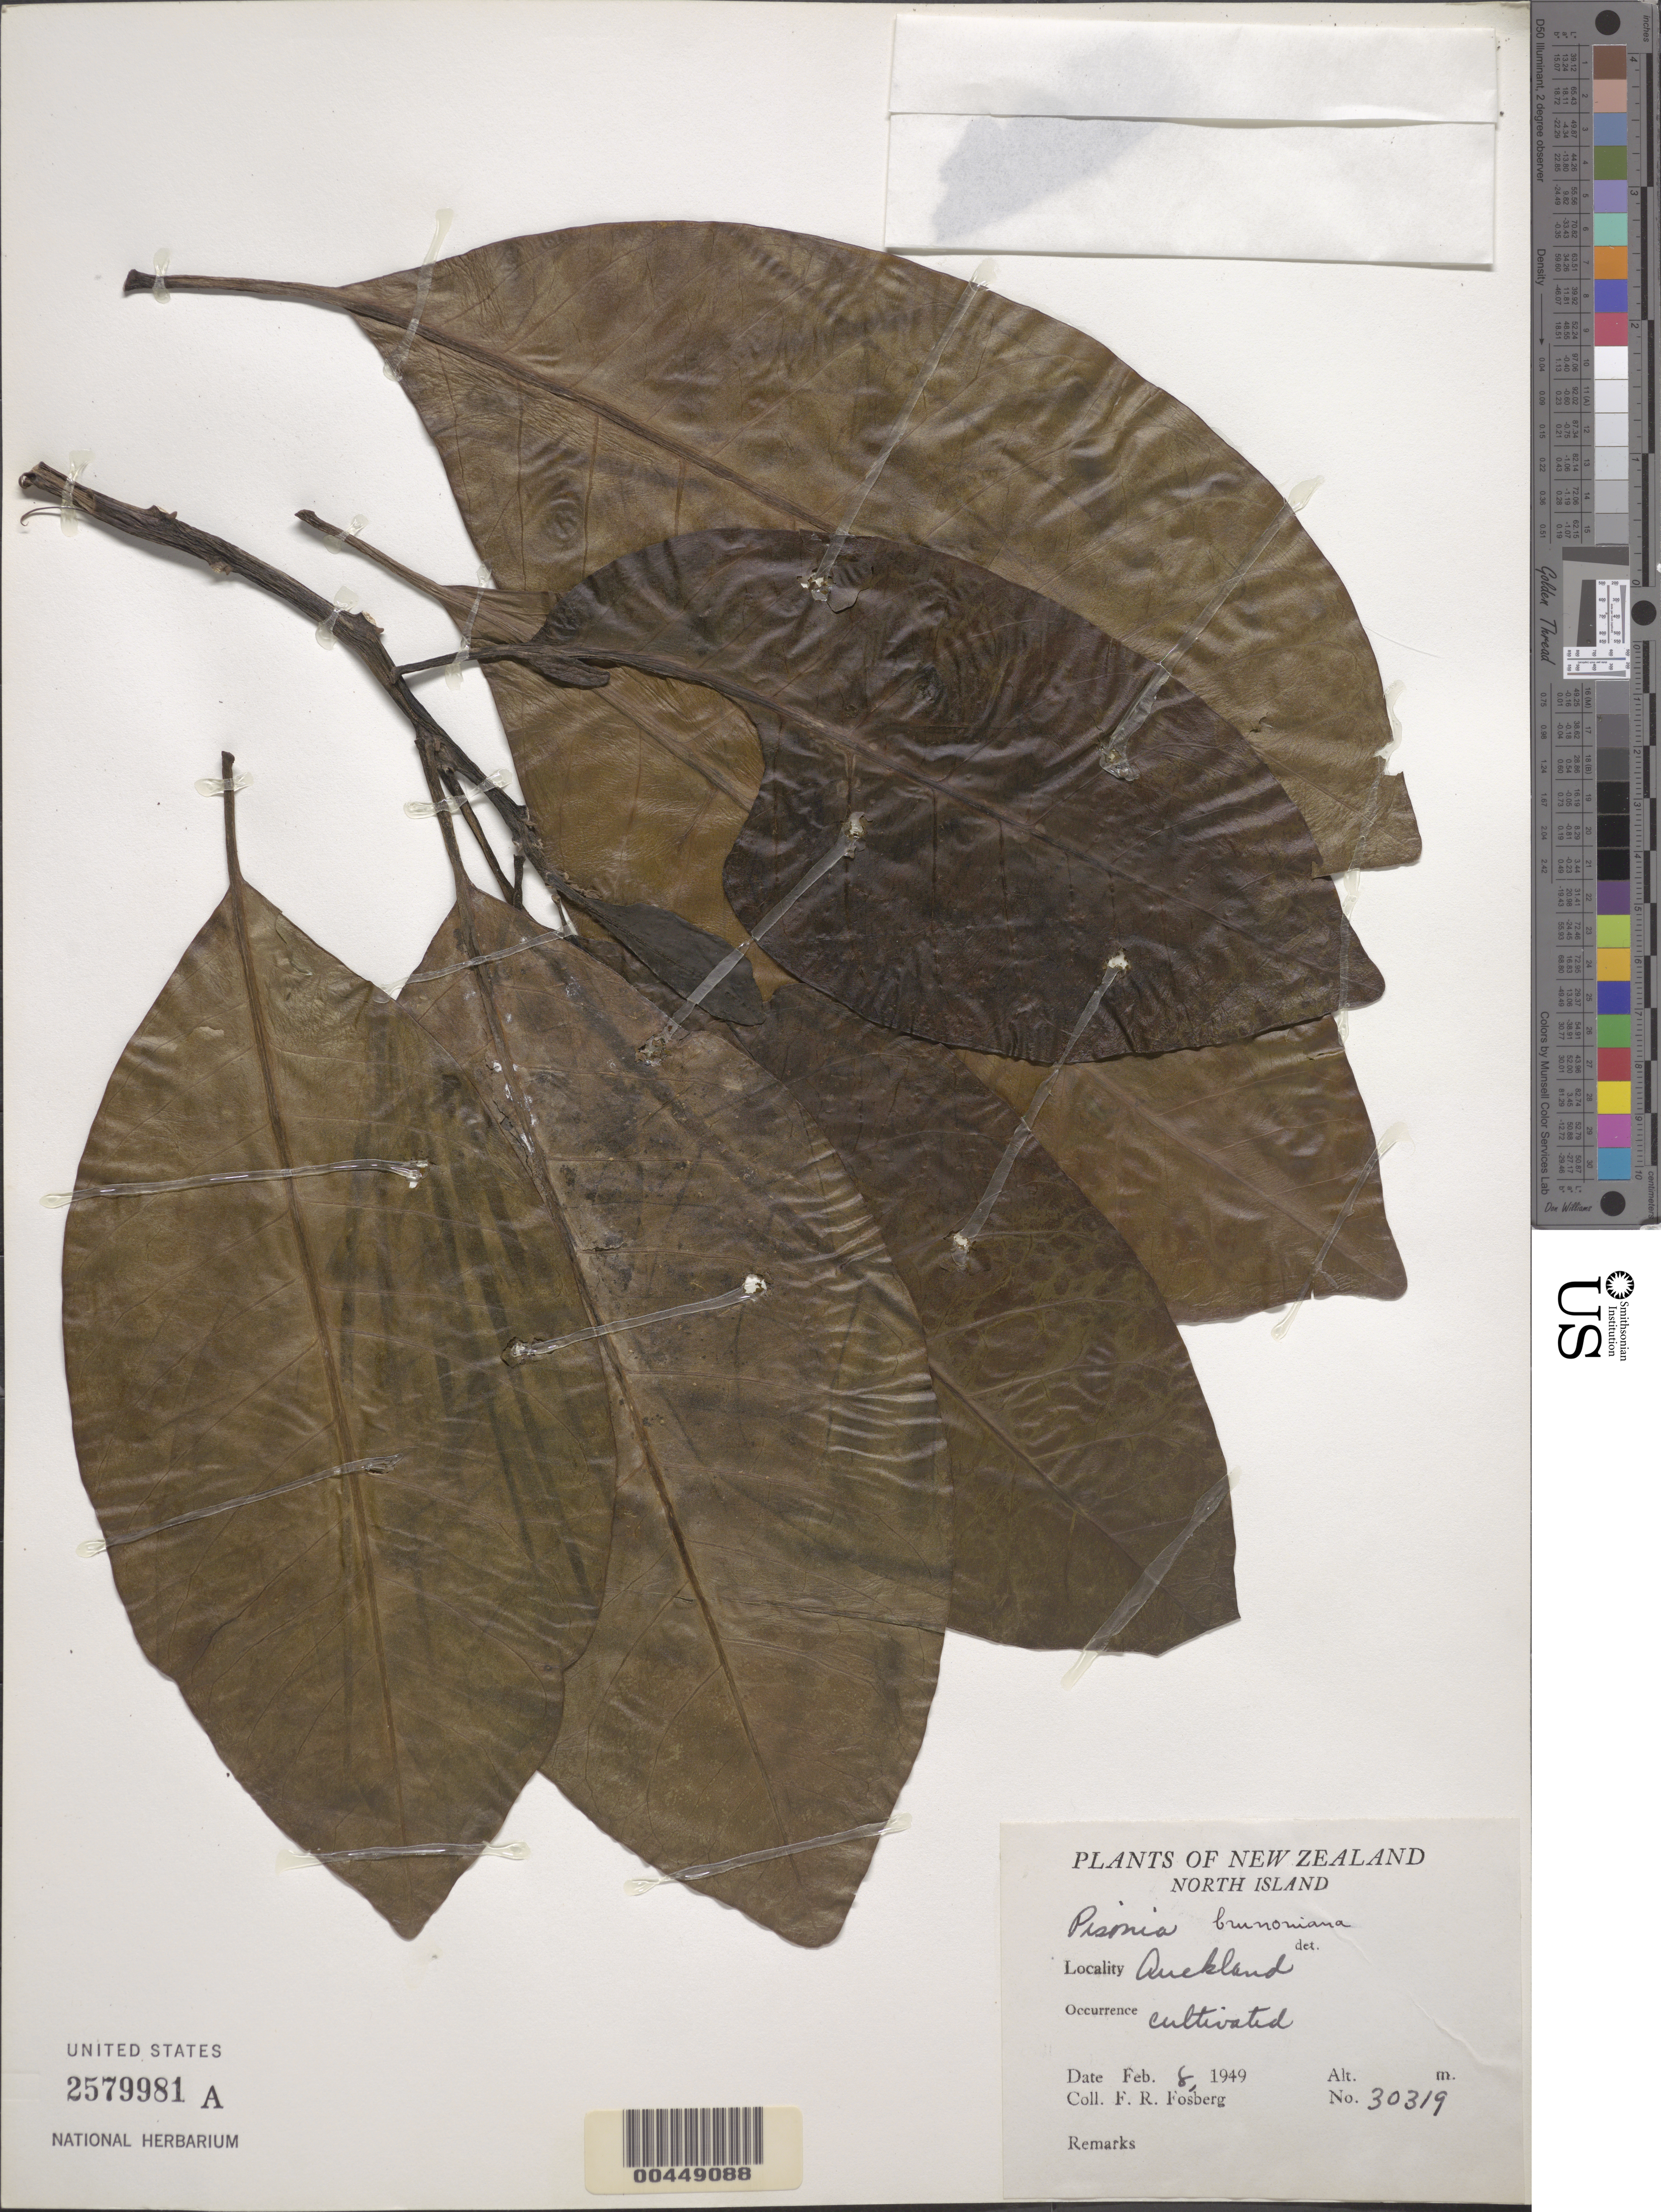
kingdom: Plantae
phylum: Tracheophyta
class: Magnoliopsida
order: Caryophyllales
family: Nyctaginaceae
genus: Ceodes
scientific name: Ceodes brunoniana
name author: (Endl.) Skottsb.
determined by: Wagner, W. L., (BOT), Smithsonian Institution - National Museum of Natural History (UNITED STATES)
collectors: F. R. Fosberg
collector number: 30319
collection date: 1949-02-08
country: New Zealand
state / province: Auckland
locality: North Island.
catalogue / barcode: US 2579981A